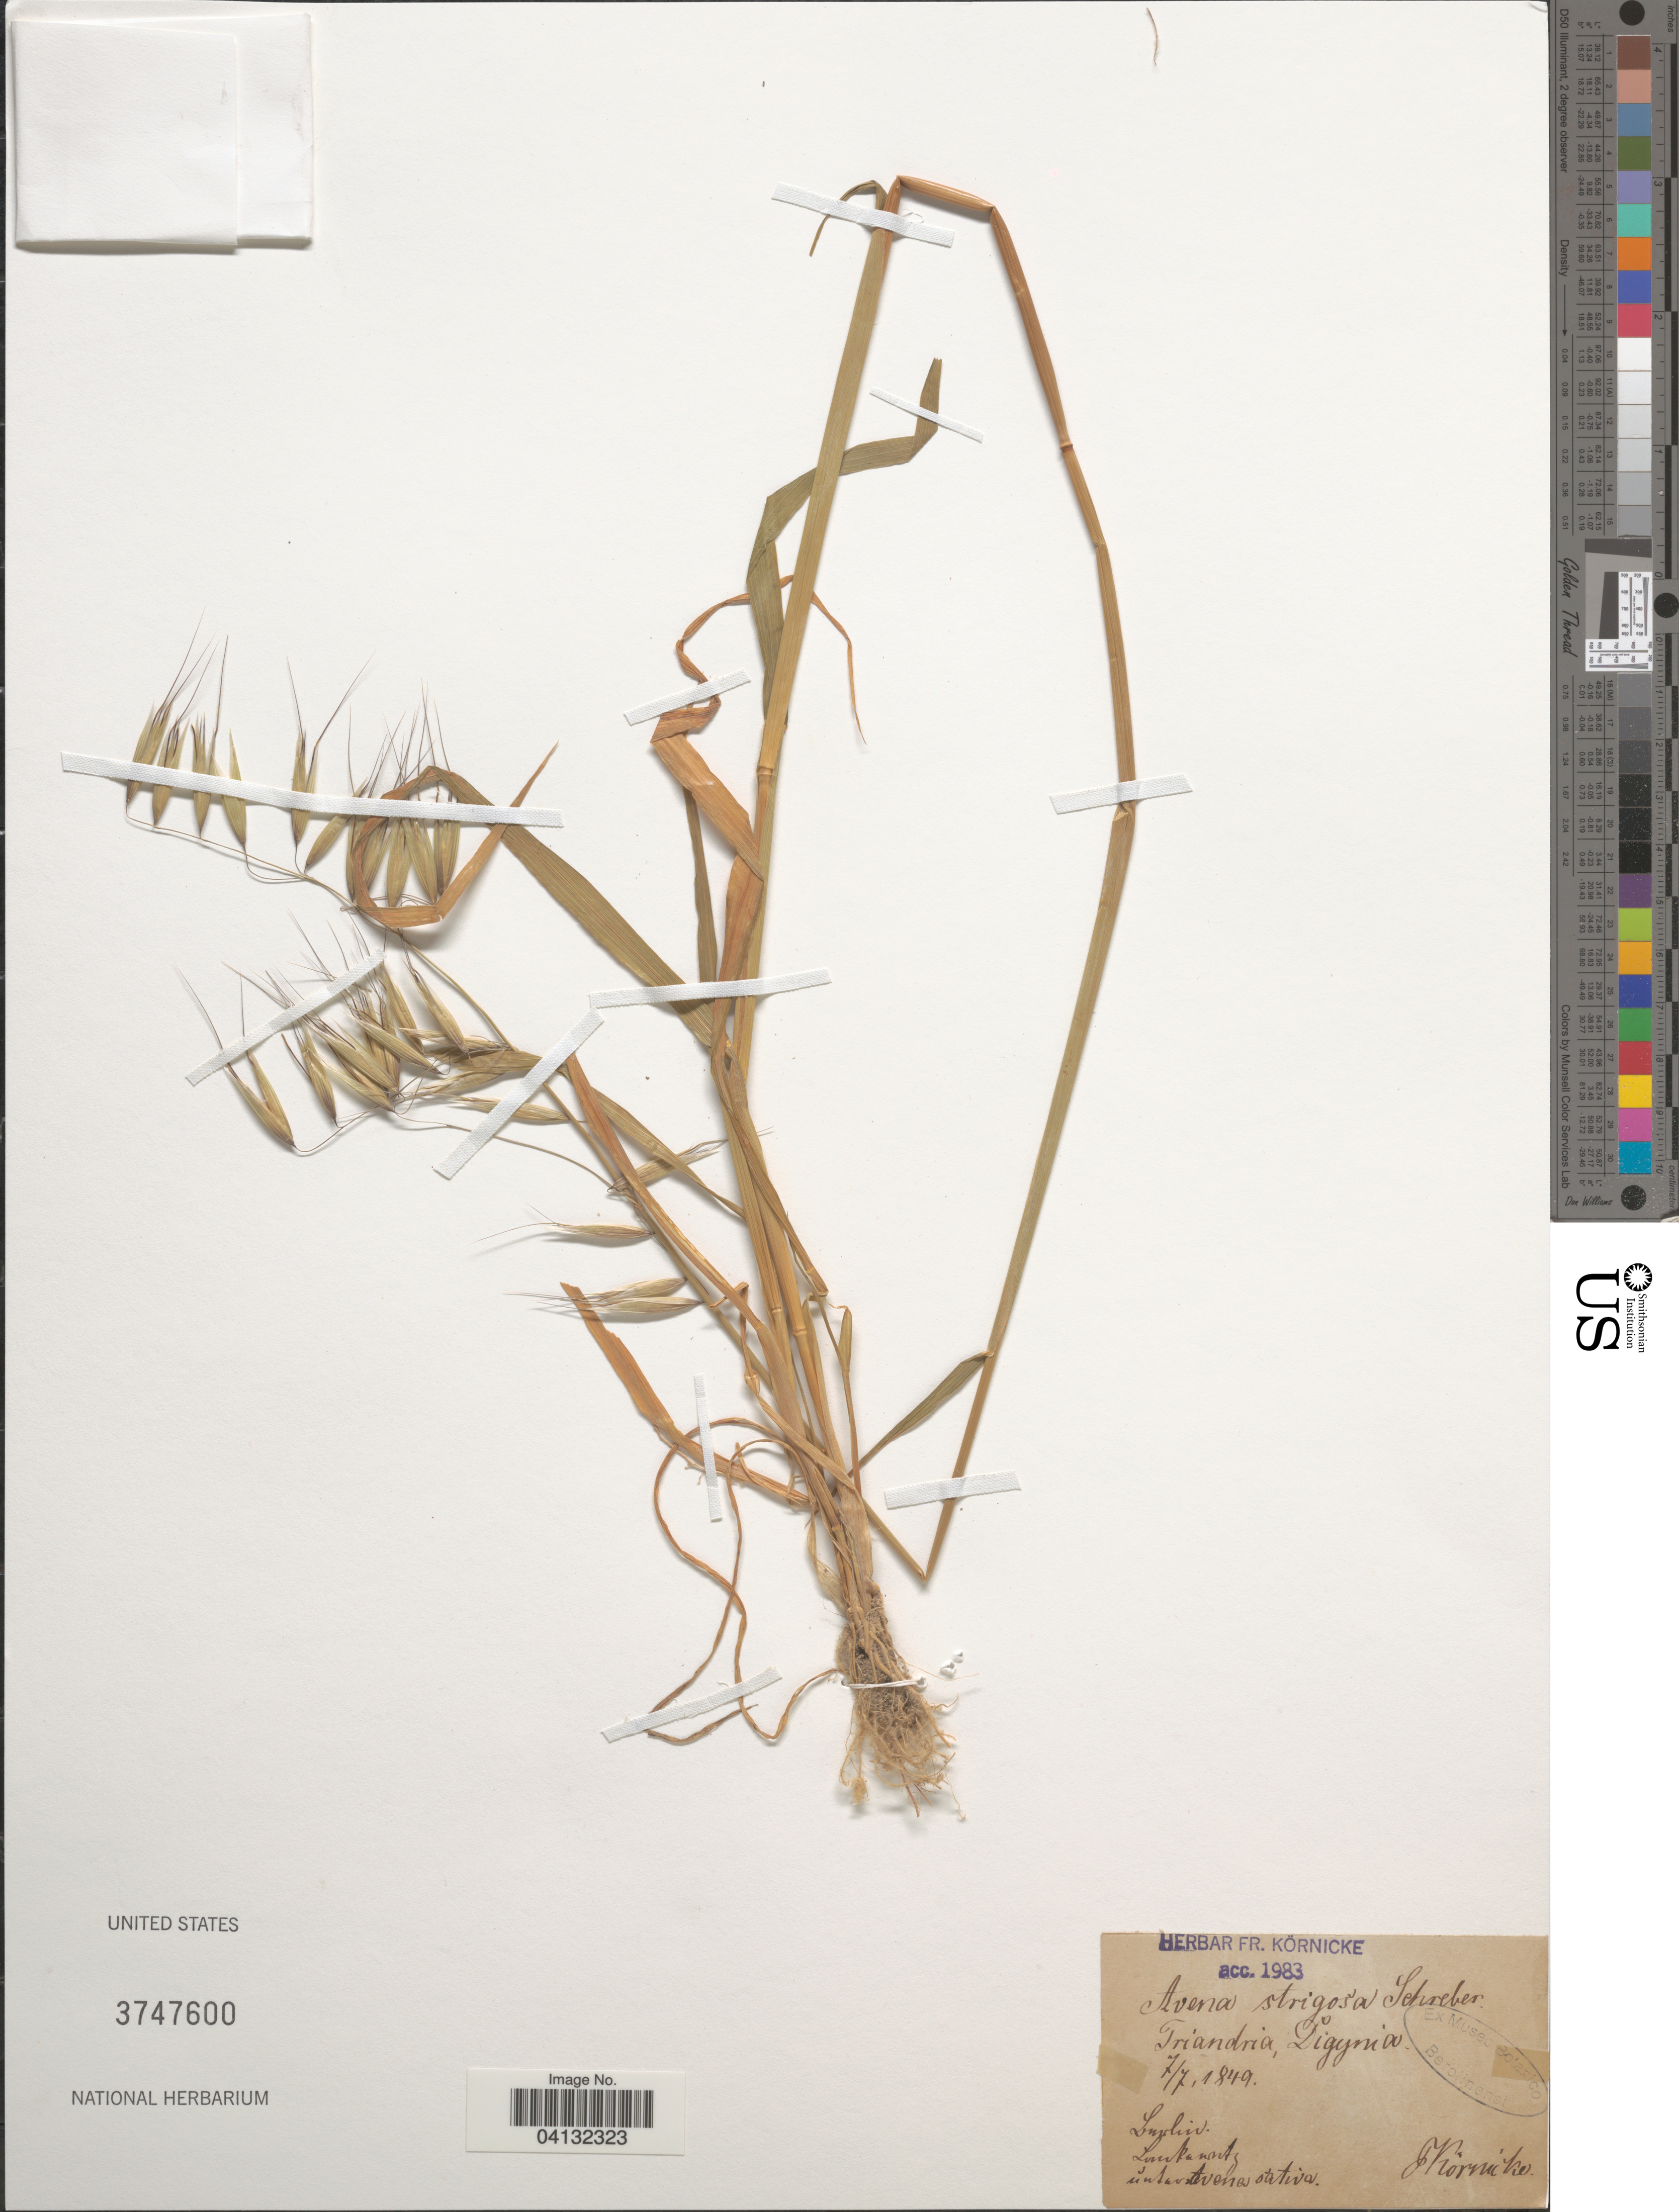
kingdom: Plantae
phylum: Tracheophyta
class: Liliopsida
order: Poales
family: Poaceae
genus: Avena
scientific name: Avena strigosa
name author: Schreb.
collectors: F. A. Körnicke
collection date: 1849-07-07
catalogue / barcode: US 3747600